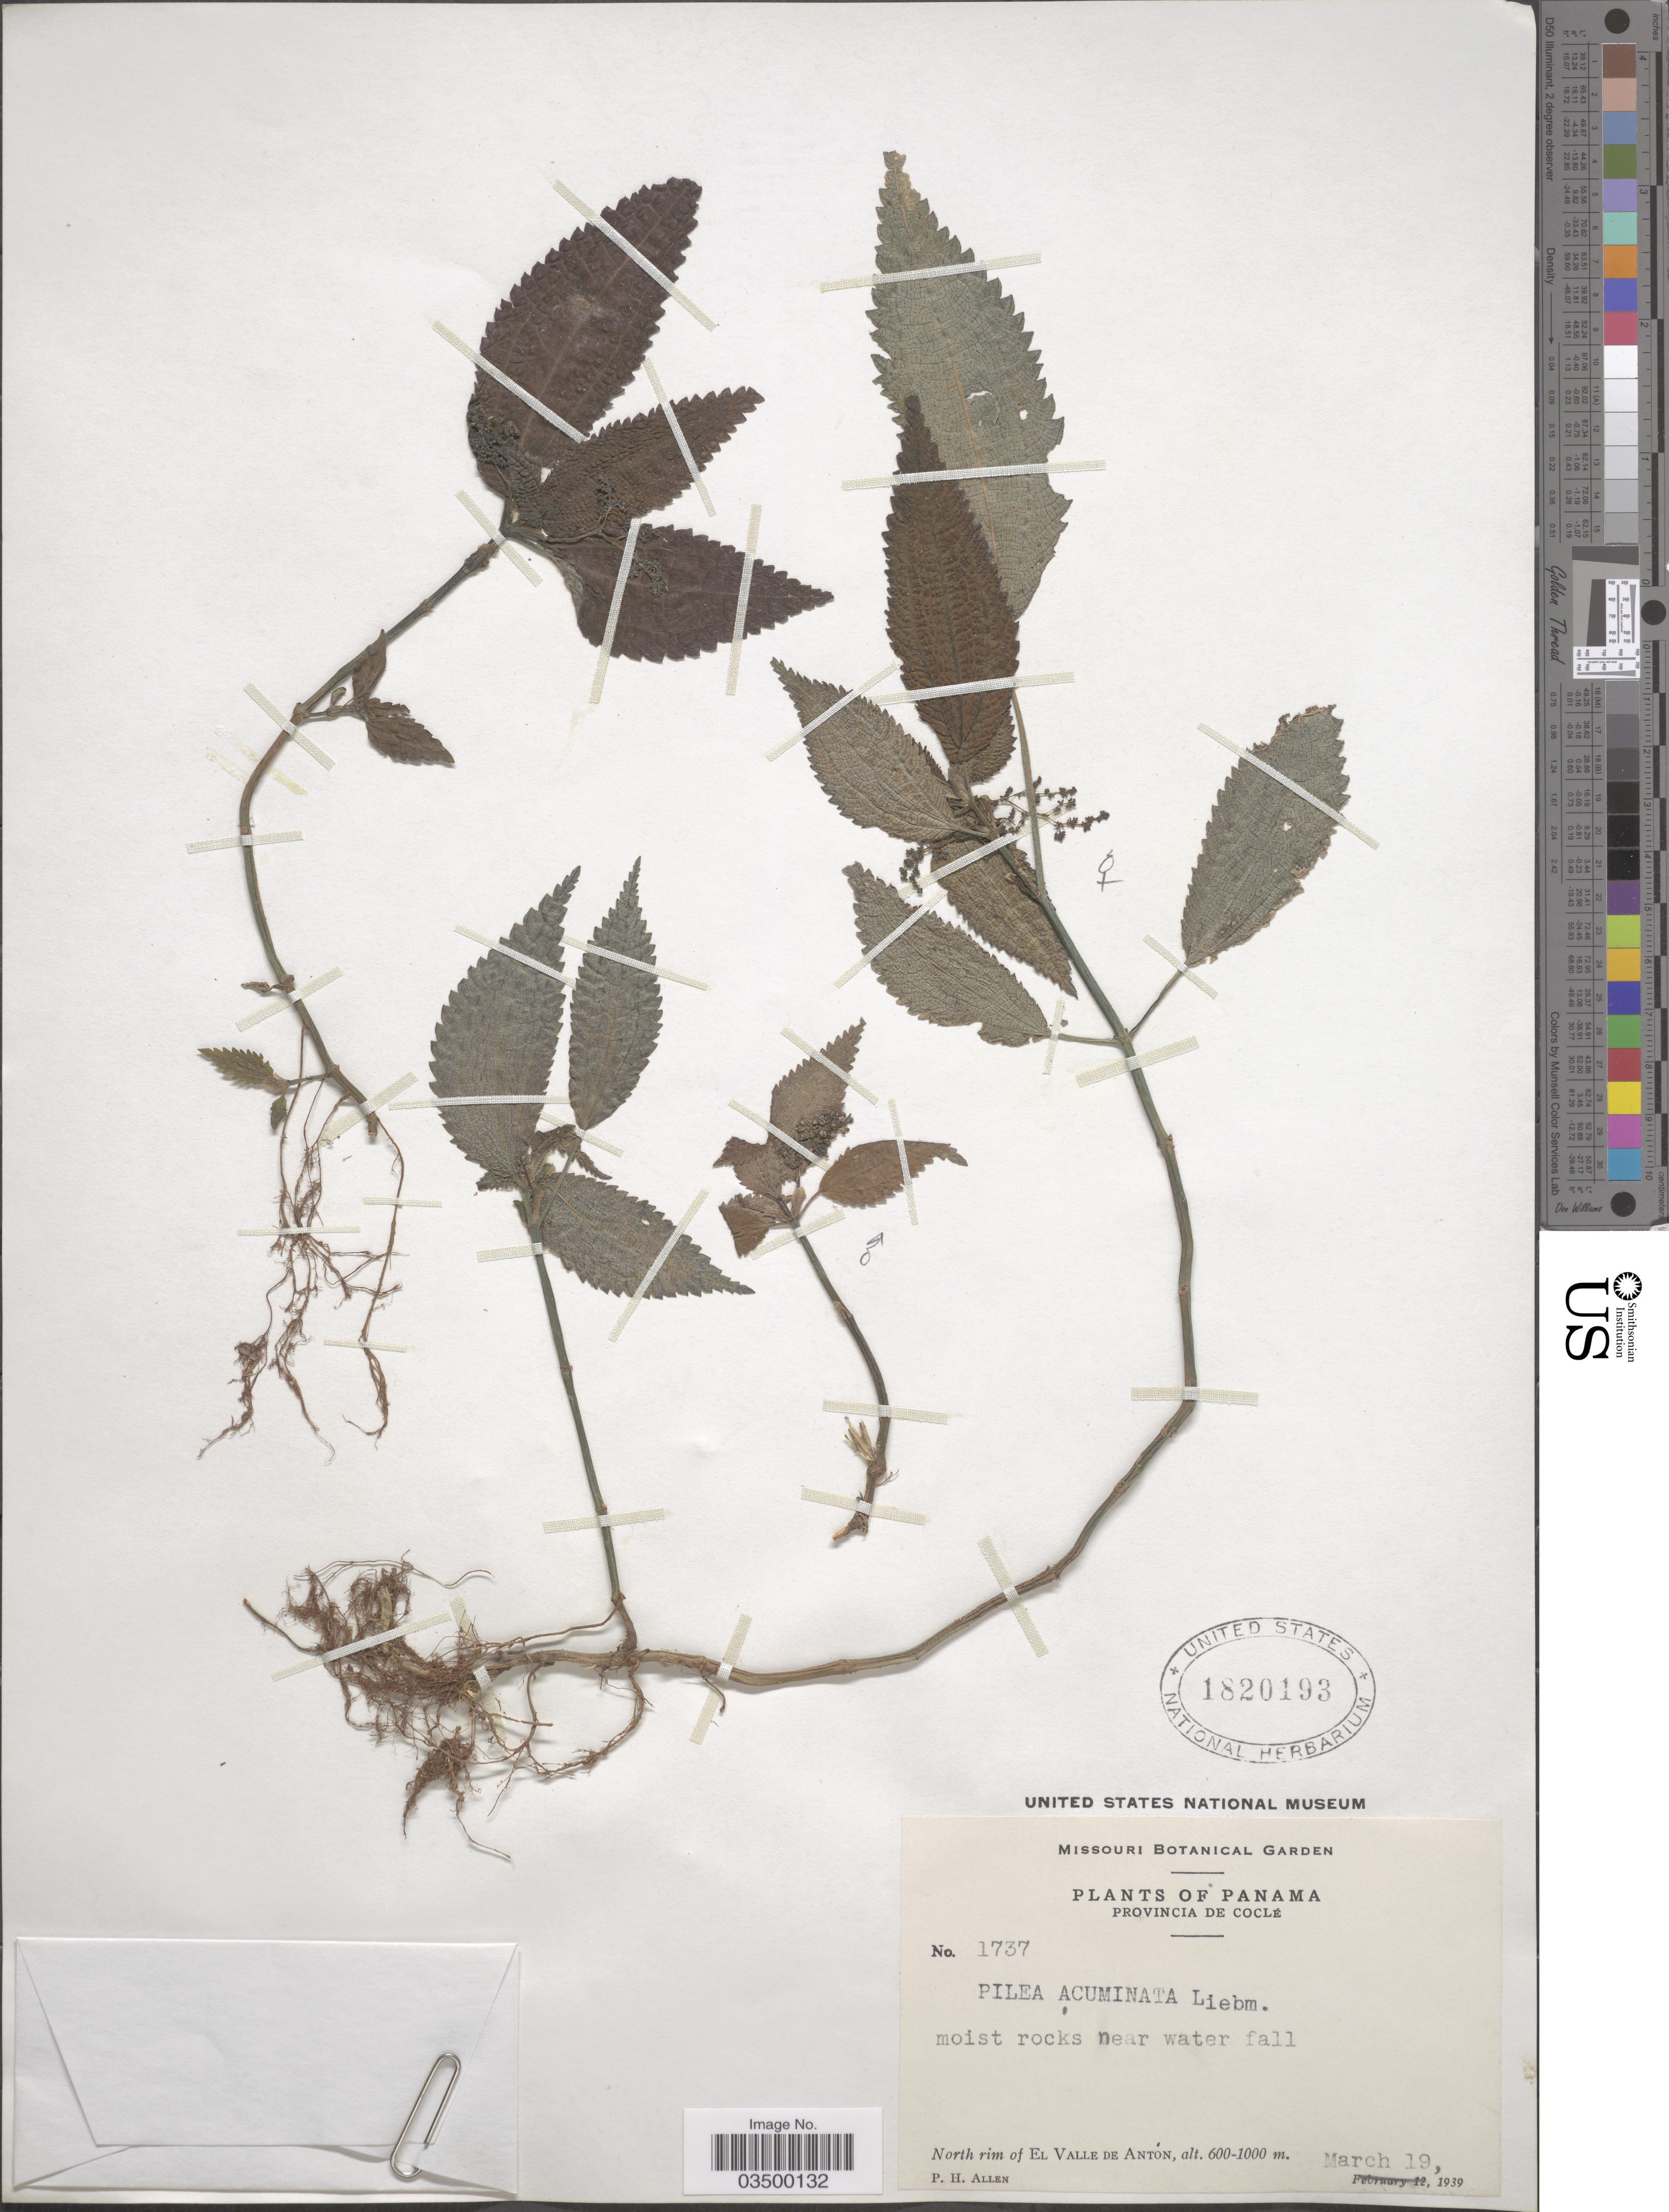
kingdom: Plantae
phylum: Tracheophyta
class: Magnoliopsida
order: Rosales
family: Urticaceae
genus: Pilea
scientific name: Pilea acuminata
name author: Liebm.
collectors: P. H. Allen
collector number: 1737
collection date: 1939-03-19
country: Panama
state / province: Cocle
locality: North rim of El Valle de Antón.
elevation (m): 600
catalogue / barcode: US 1820193